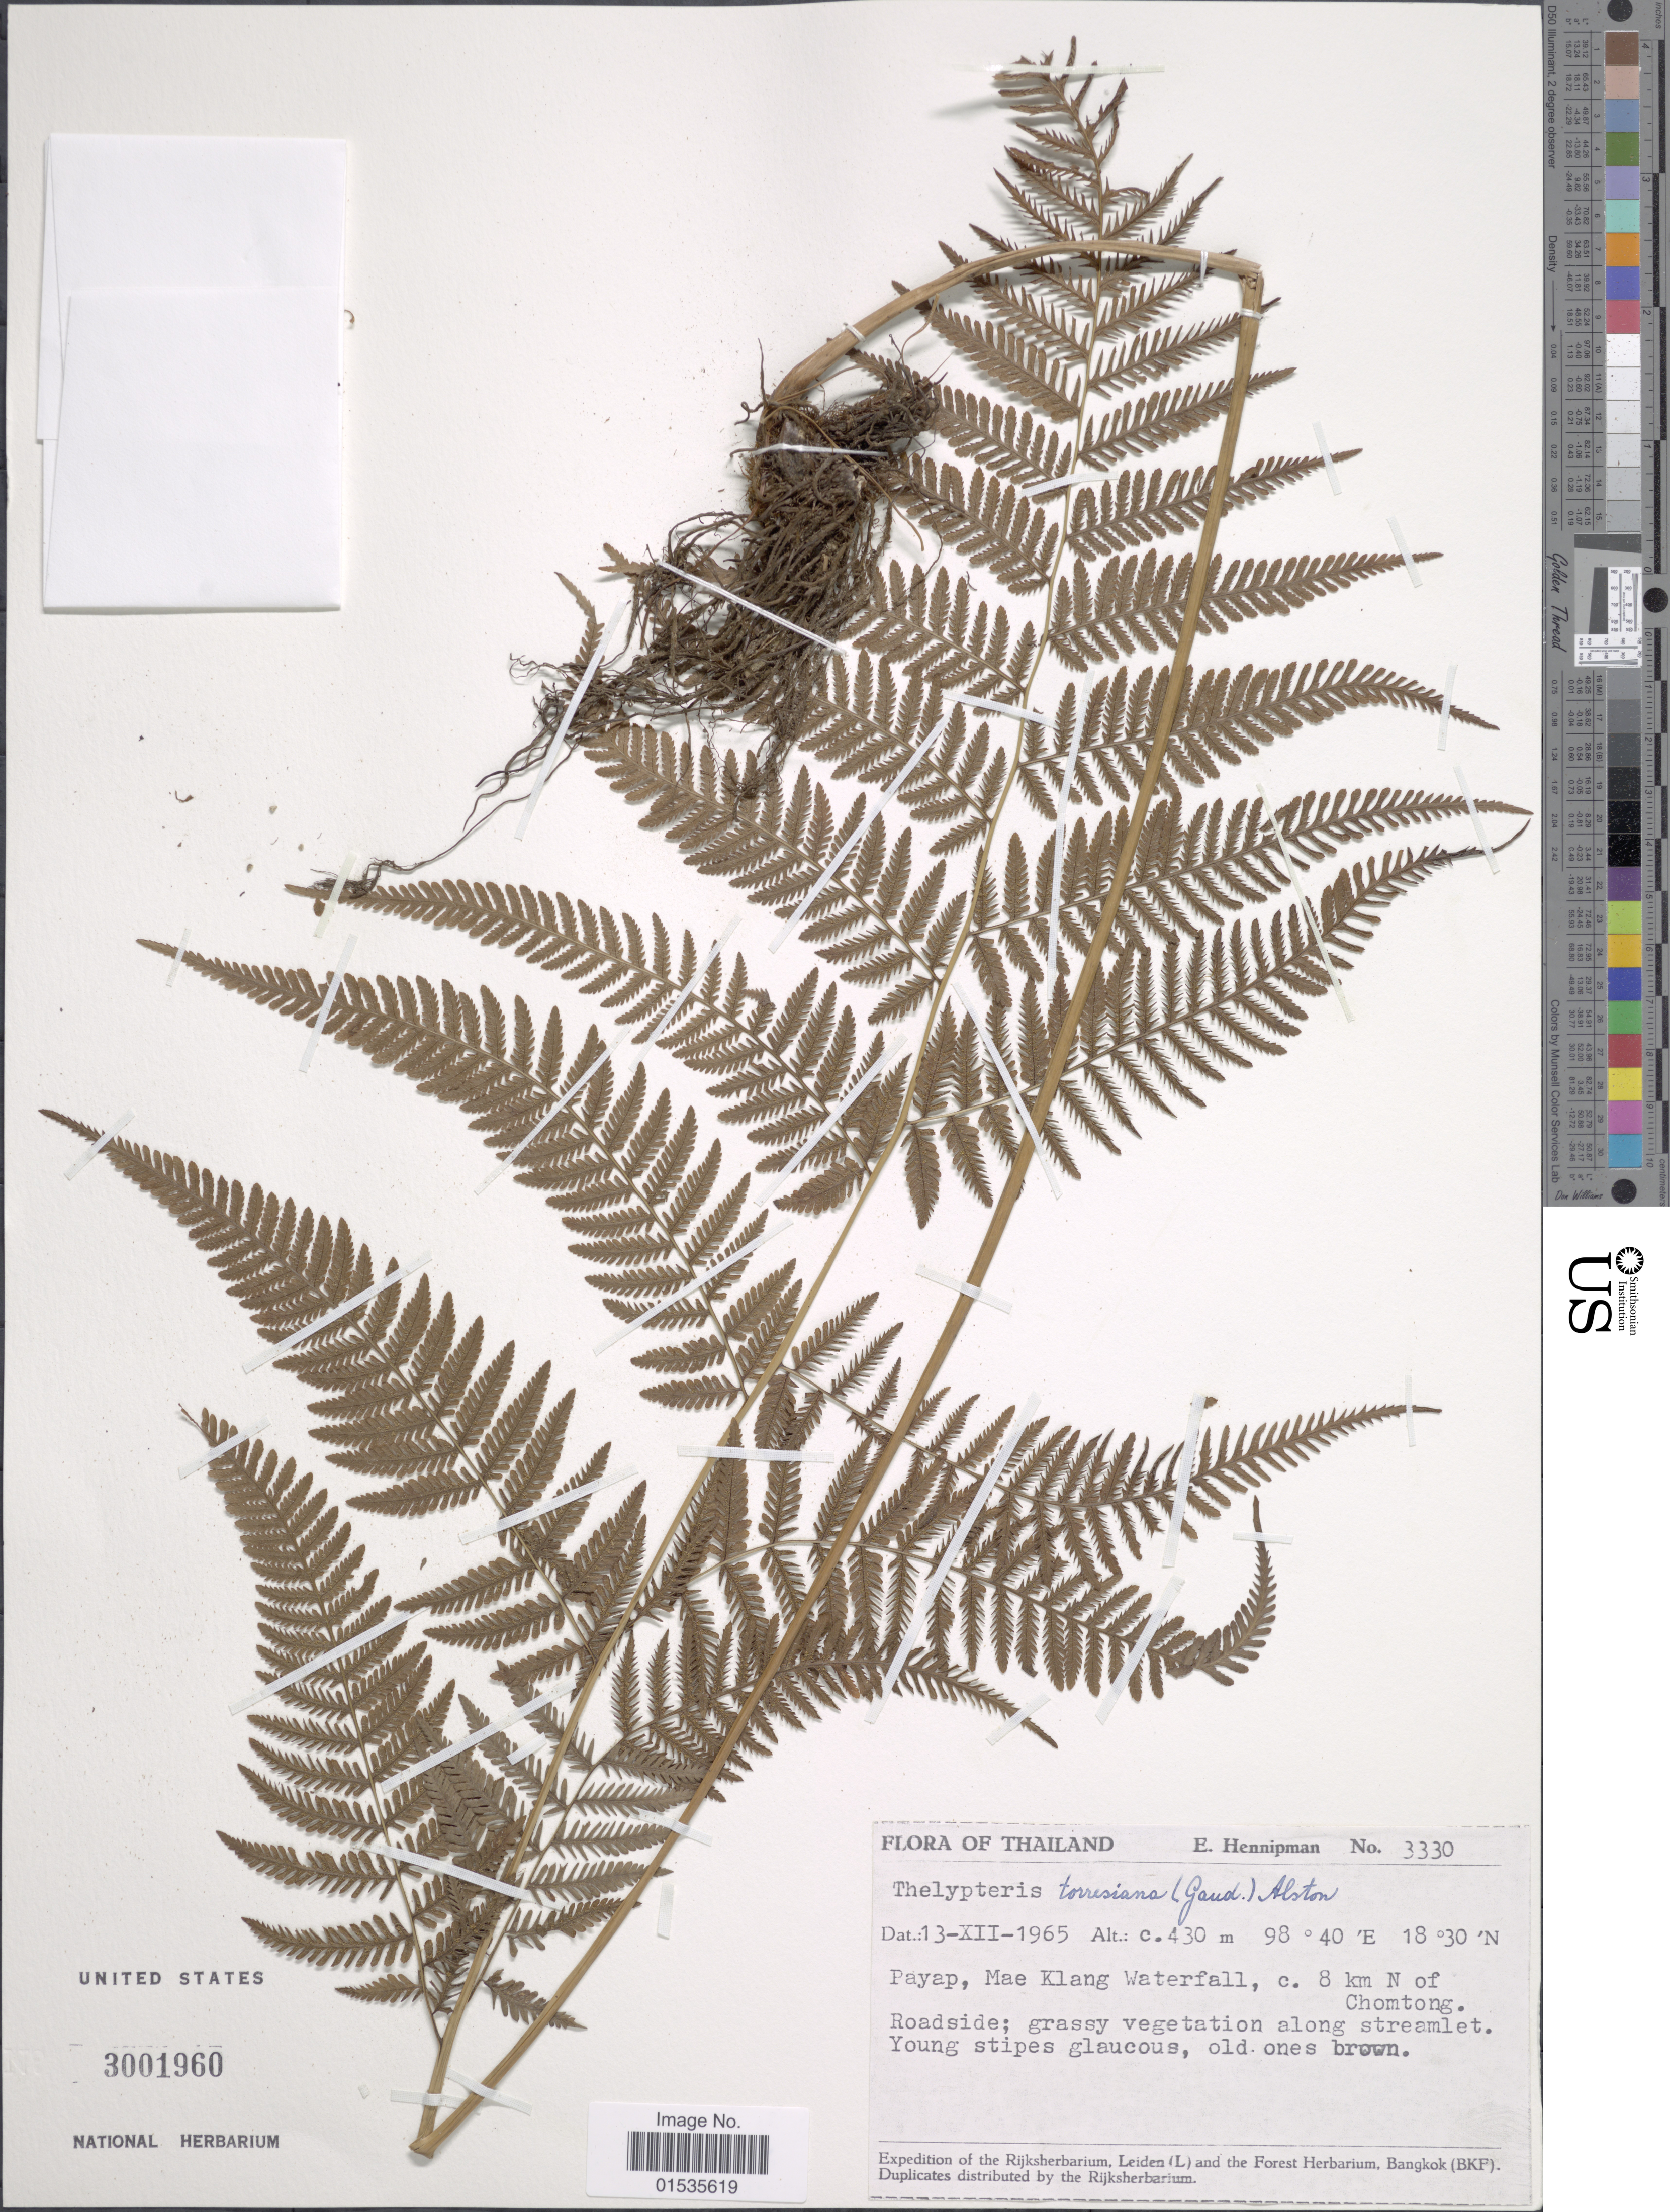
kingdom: Plantae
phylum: Tracheophyta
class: Polypodiopsida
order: Polypodiales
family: Thelypteridaceae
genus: Macrothelypteris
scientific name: Macrothelypteris torresiana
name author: (Gaudich.) Ching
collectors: E. Hennipman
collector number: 3330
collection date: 1965-12-13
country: Thailand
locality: Thailand, Payap, Mae Klang Waterfall, c. 8 km N of Chomtong.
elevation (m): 430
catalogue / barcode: US 3001960